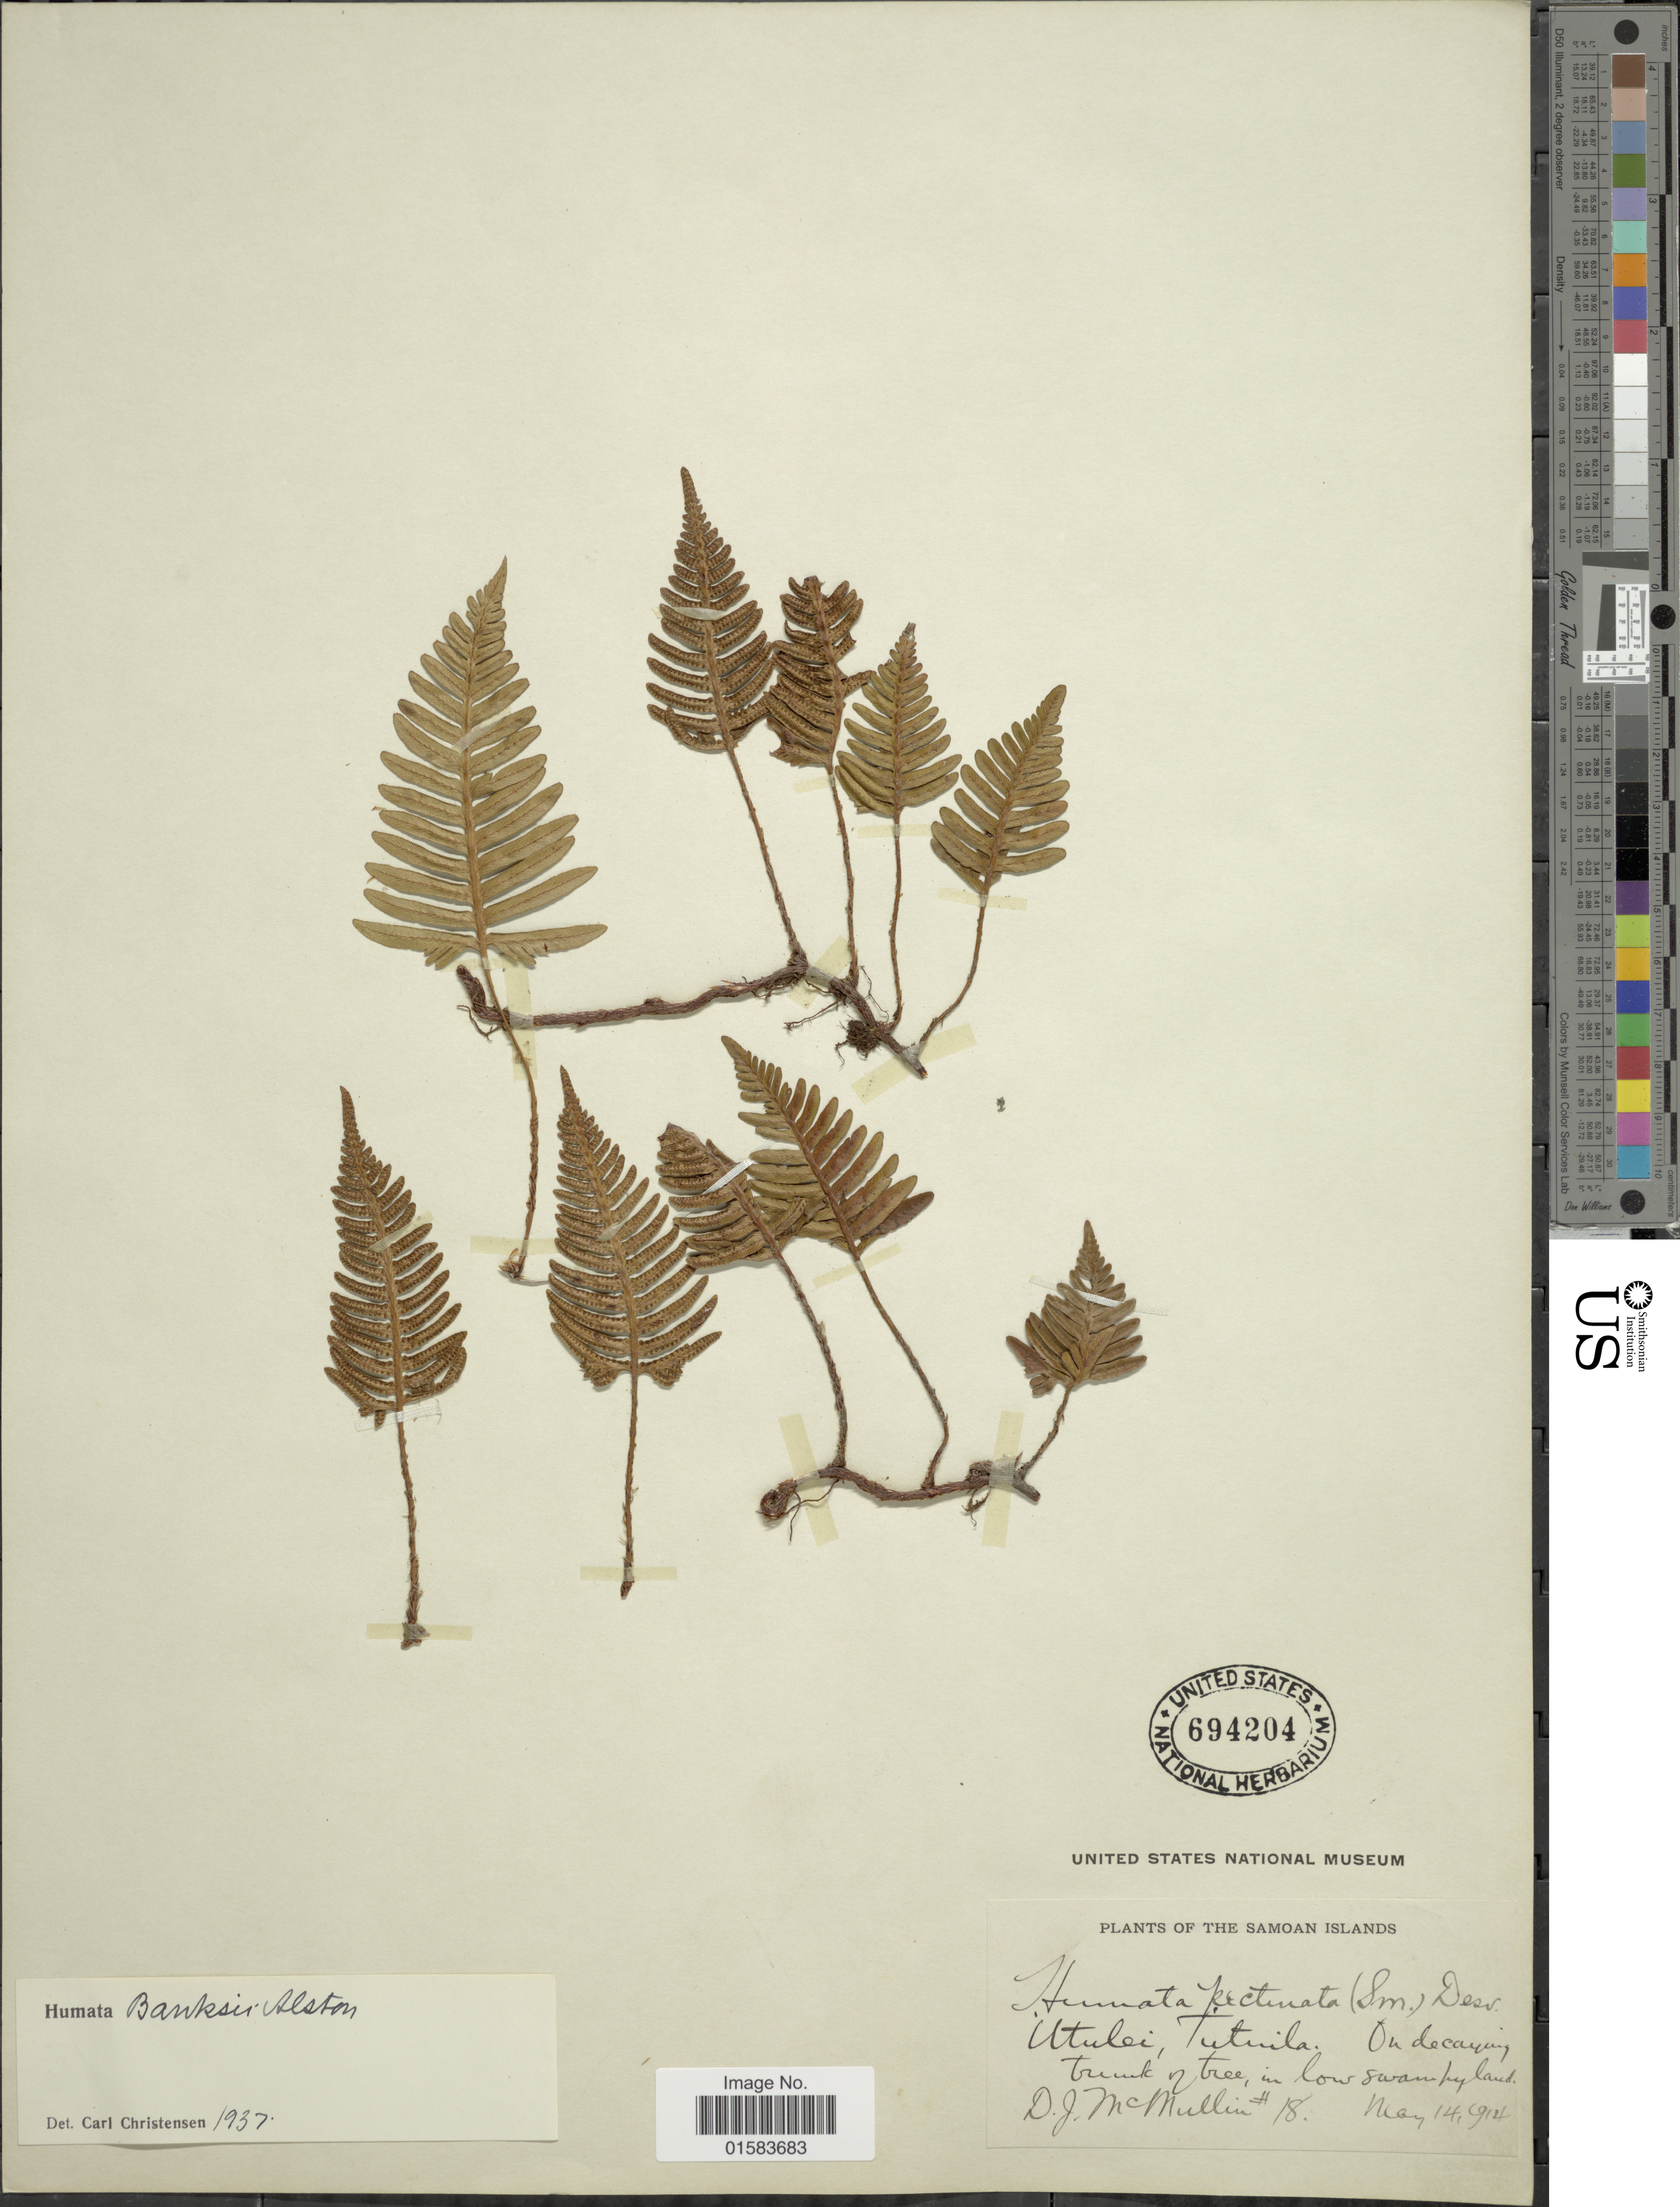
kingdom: Plantae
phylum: Tracheophyta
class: Polypodiopsida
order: Polypodiales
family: Davalliaceae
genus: Davallia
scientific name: Davallia pectinata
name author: Sm.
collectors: D. McMullin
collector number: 18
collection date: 1914-05-14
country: American Samoa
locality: Utulei, Tutuila, The Samoan Islands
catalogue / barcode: US 694204